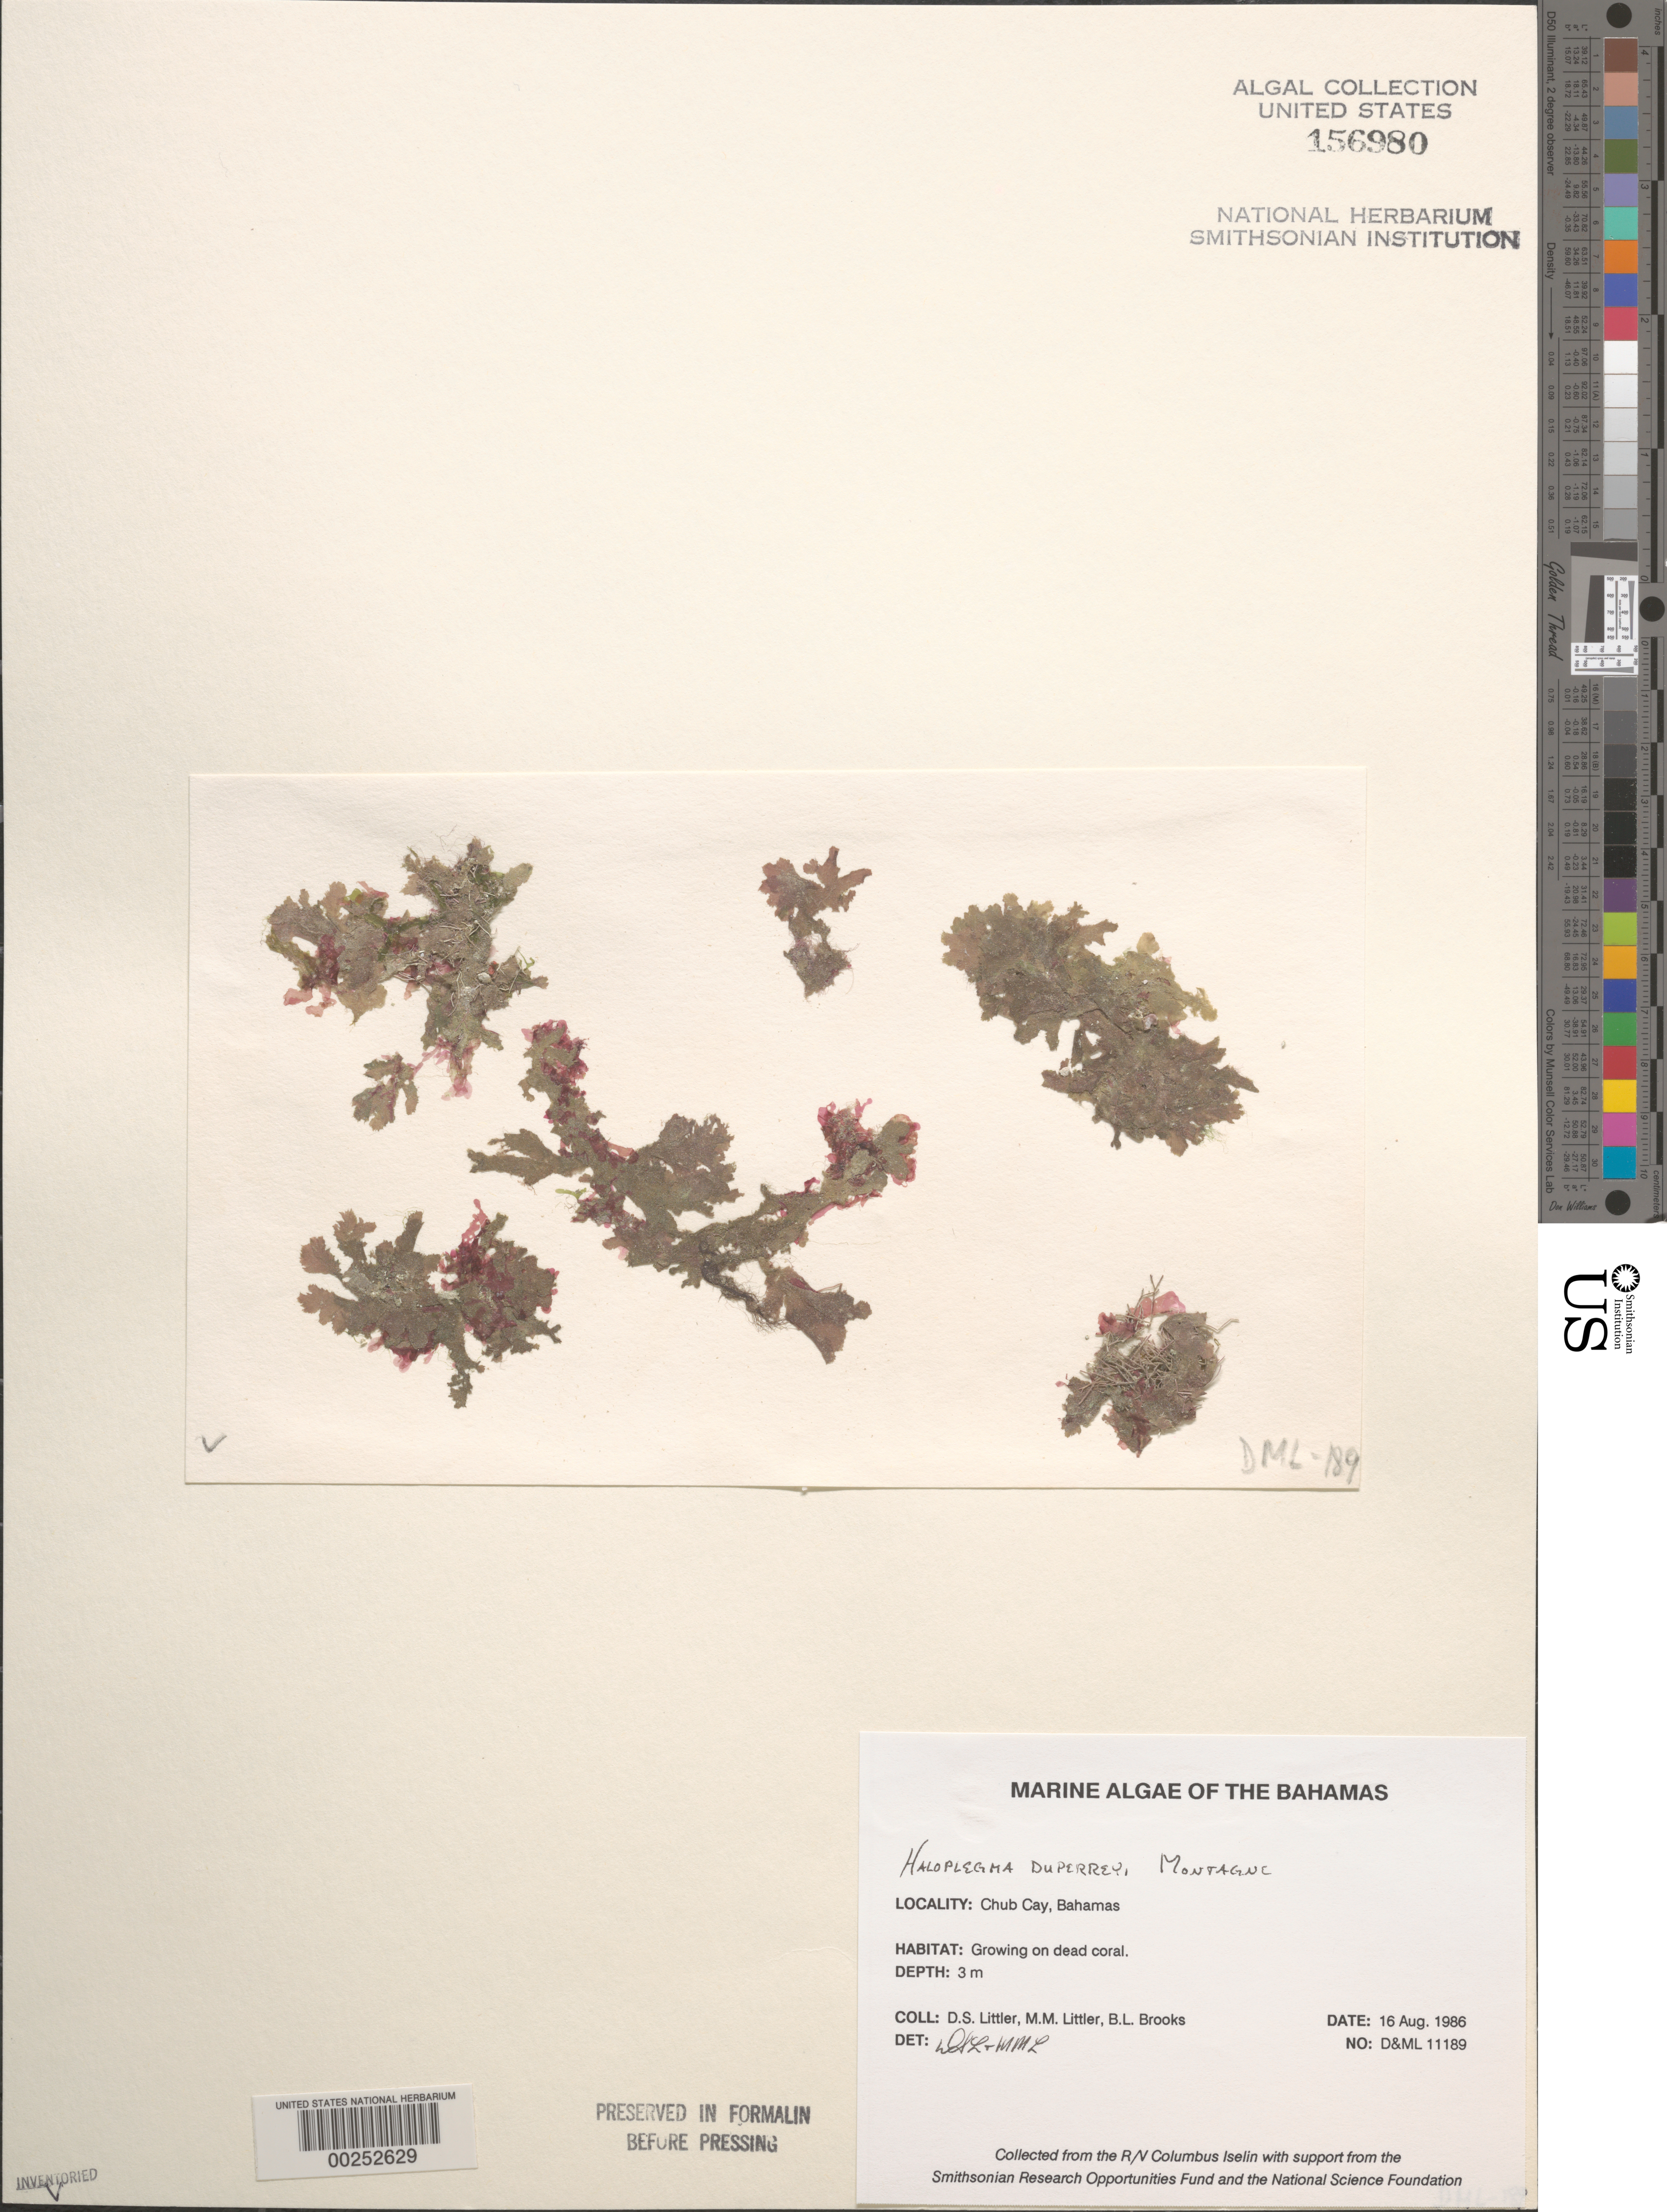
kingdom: Plantae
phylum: Rhodophyta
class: Florideophyceae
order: Ceramiales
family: Wrangeliaceae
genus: Haloplegma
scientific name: Haloplegma duperreyi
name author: Mont.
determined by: Littler, D. S.; Littler, M. M.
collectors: D. S. Littler, M. M. Littler & B. Brooks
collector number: D&ML 11189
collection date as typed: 16 Aug 1986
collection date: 1986-08-16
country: Bahamas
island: Chub Cay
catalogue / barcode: US 156980